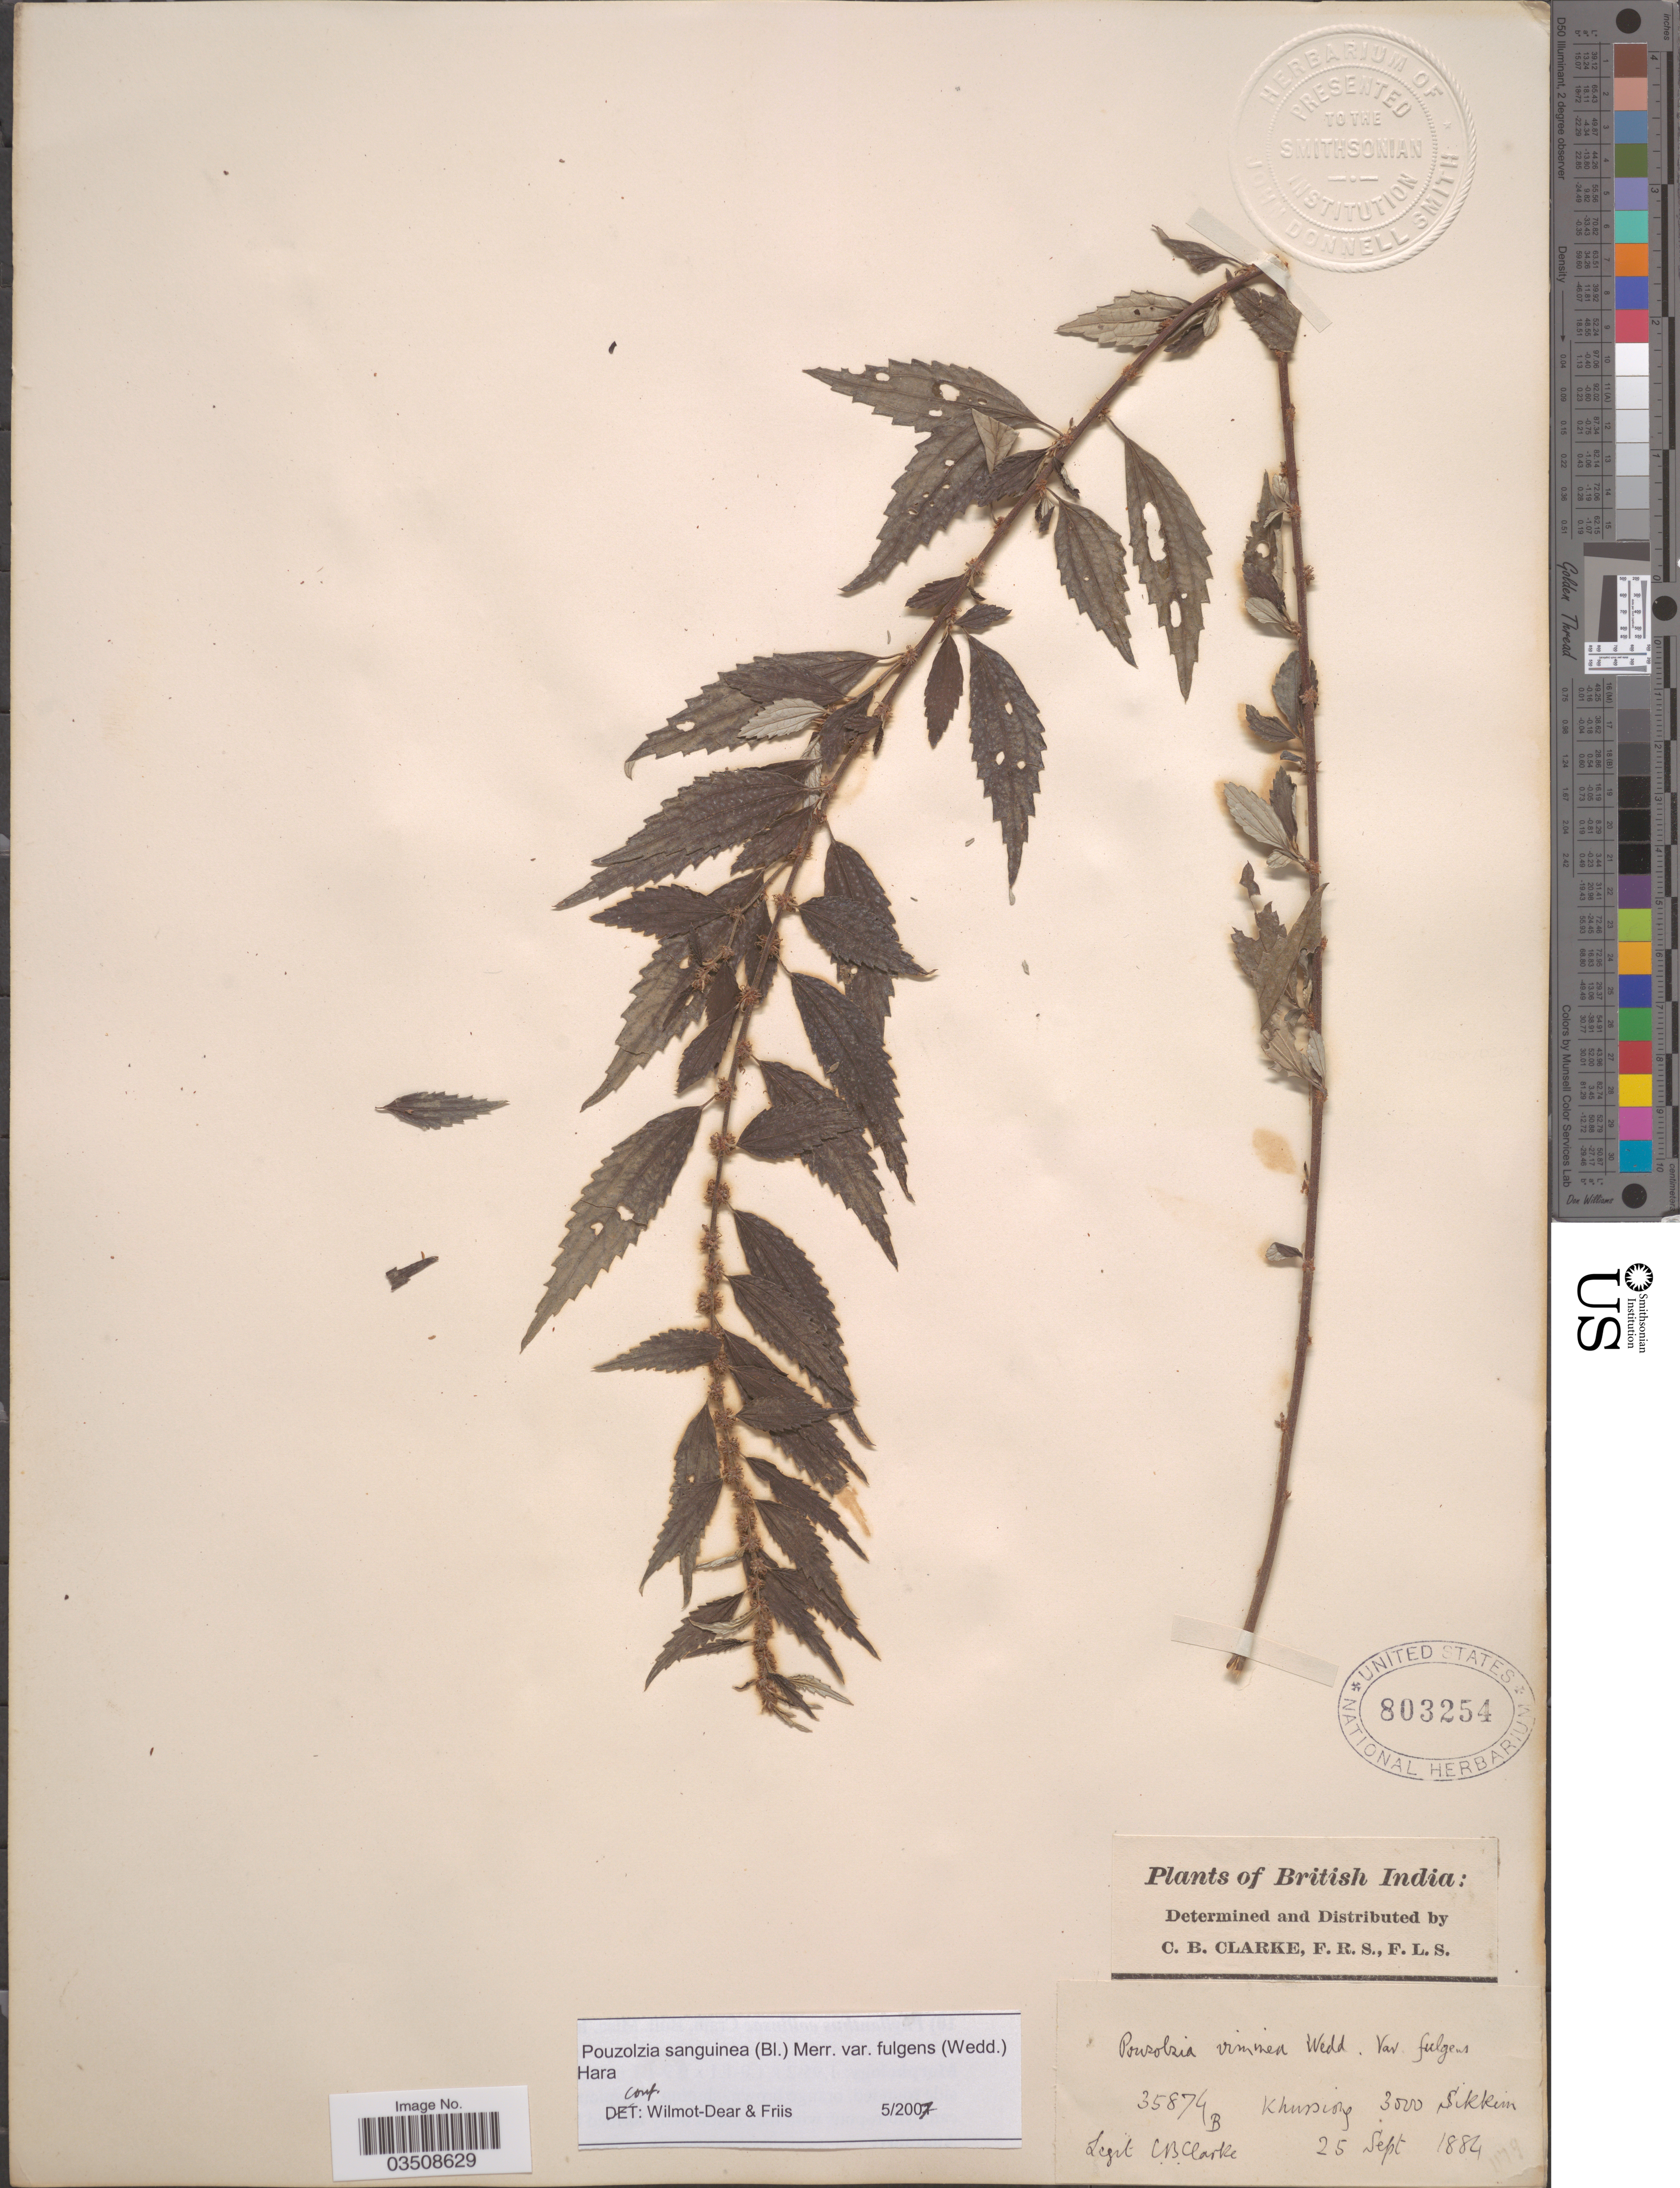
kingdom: Plantae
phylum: Tracheophyta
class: Magnoliopsida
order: Rosales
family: Urticaceae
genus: Pouzolzia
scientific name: Pouzolzia sanguinea var. fulgens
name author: (Wedd.) Hara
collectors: C. B. Clarke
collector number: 35874B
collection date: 1884-09-25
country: India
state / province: Sikkim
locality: British-India. Khursiong.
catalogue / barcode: US 803254